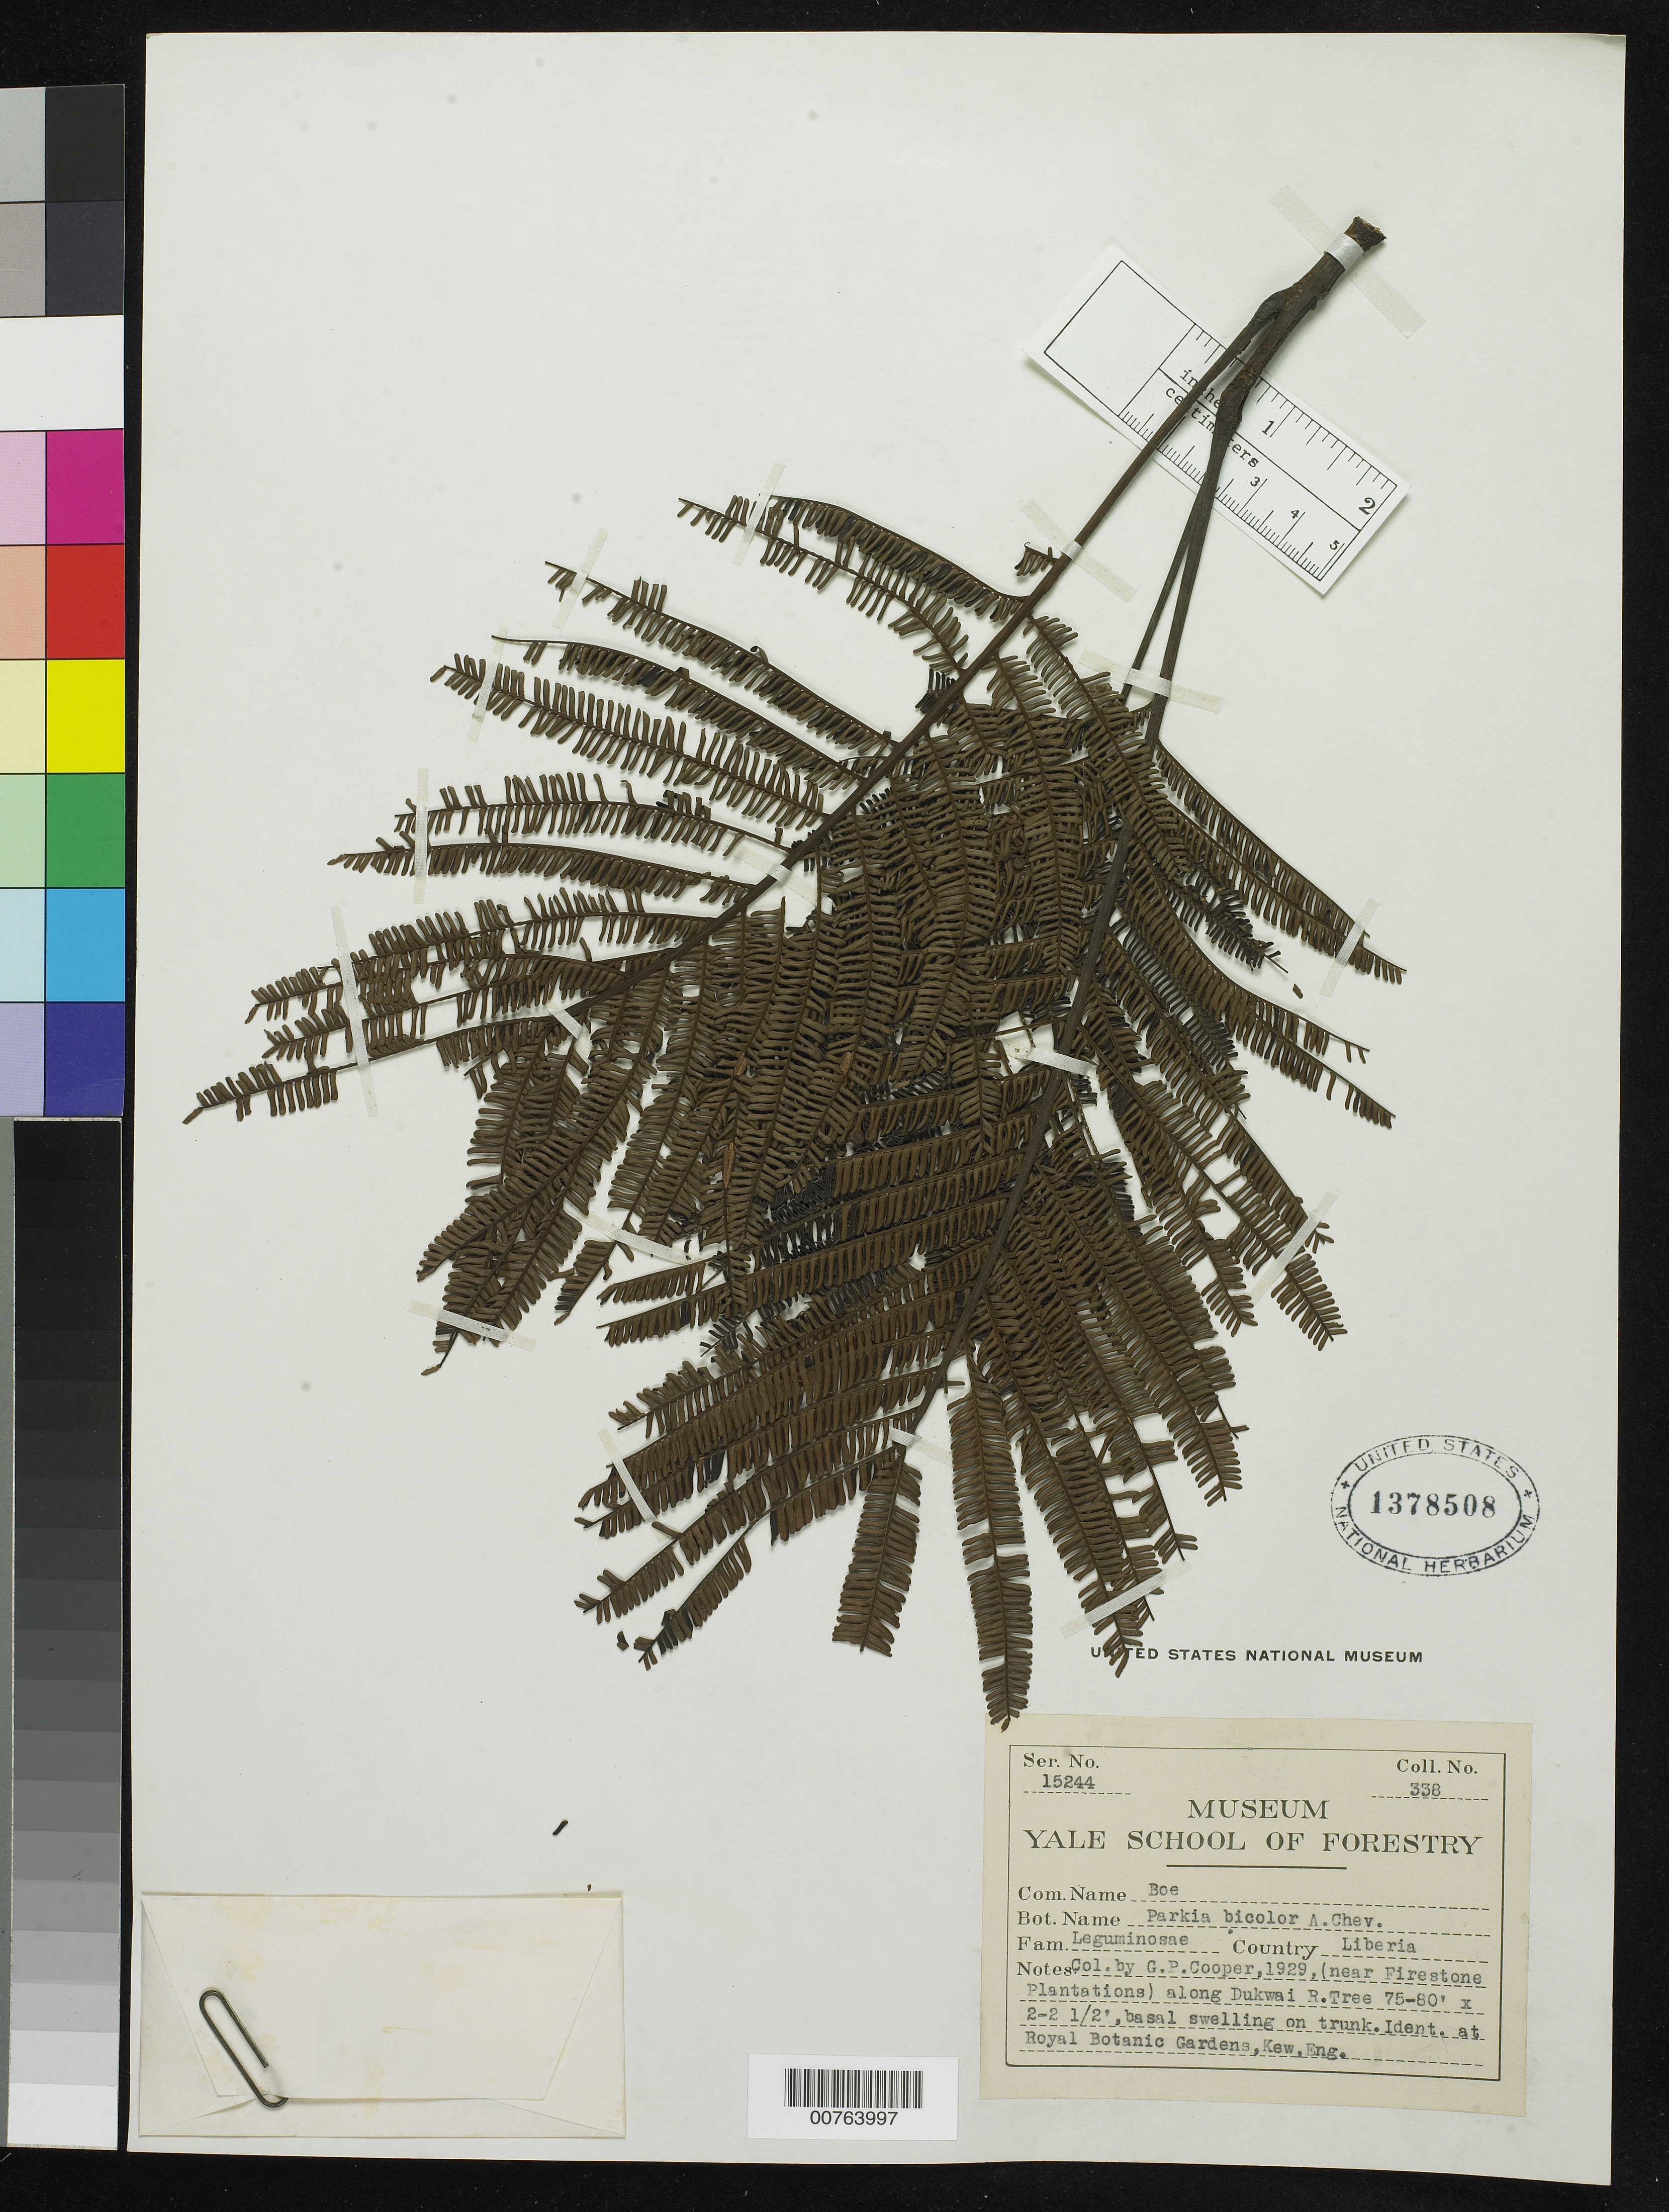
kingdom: Plantae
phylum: Tracheophyta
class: Magnoliopsida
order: Fabales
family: Fabaceae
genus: Parkia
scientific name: Parkia bicolor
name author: A. Chev.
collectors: G. Cooper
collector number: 338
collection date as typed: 1929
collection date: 1929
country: Liberia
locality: (near Firestone Plantations) along Dukwai River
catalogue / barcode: US 1378508